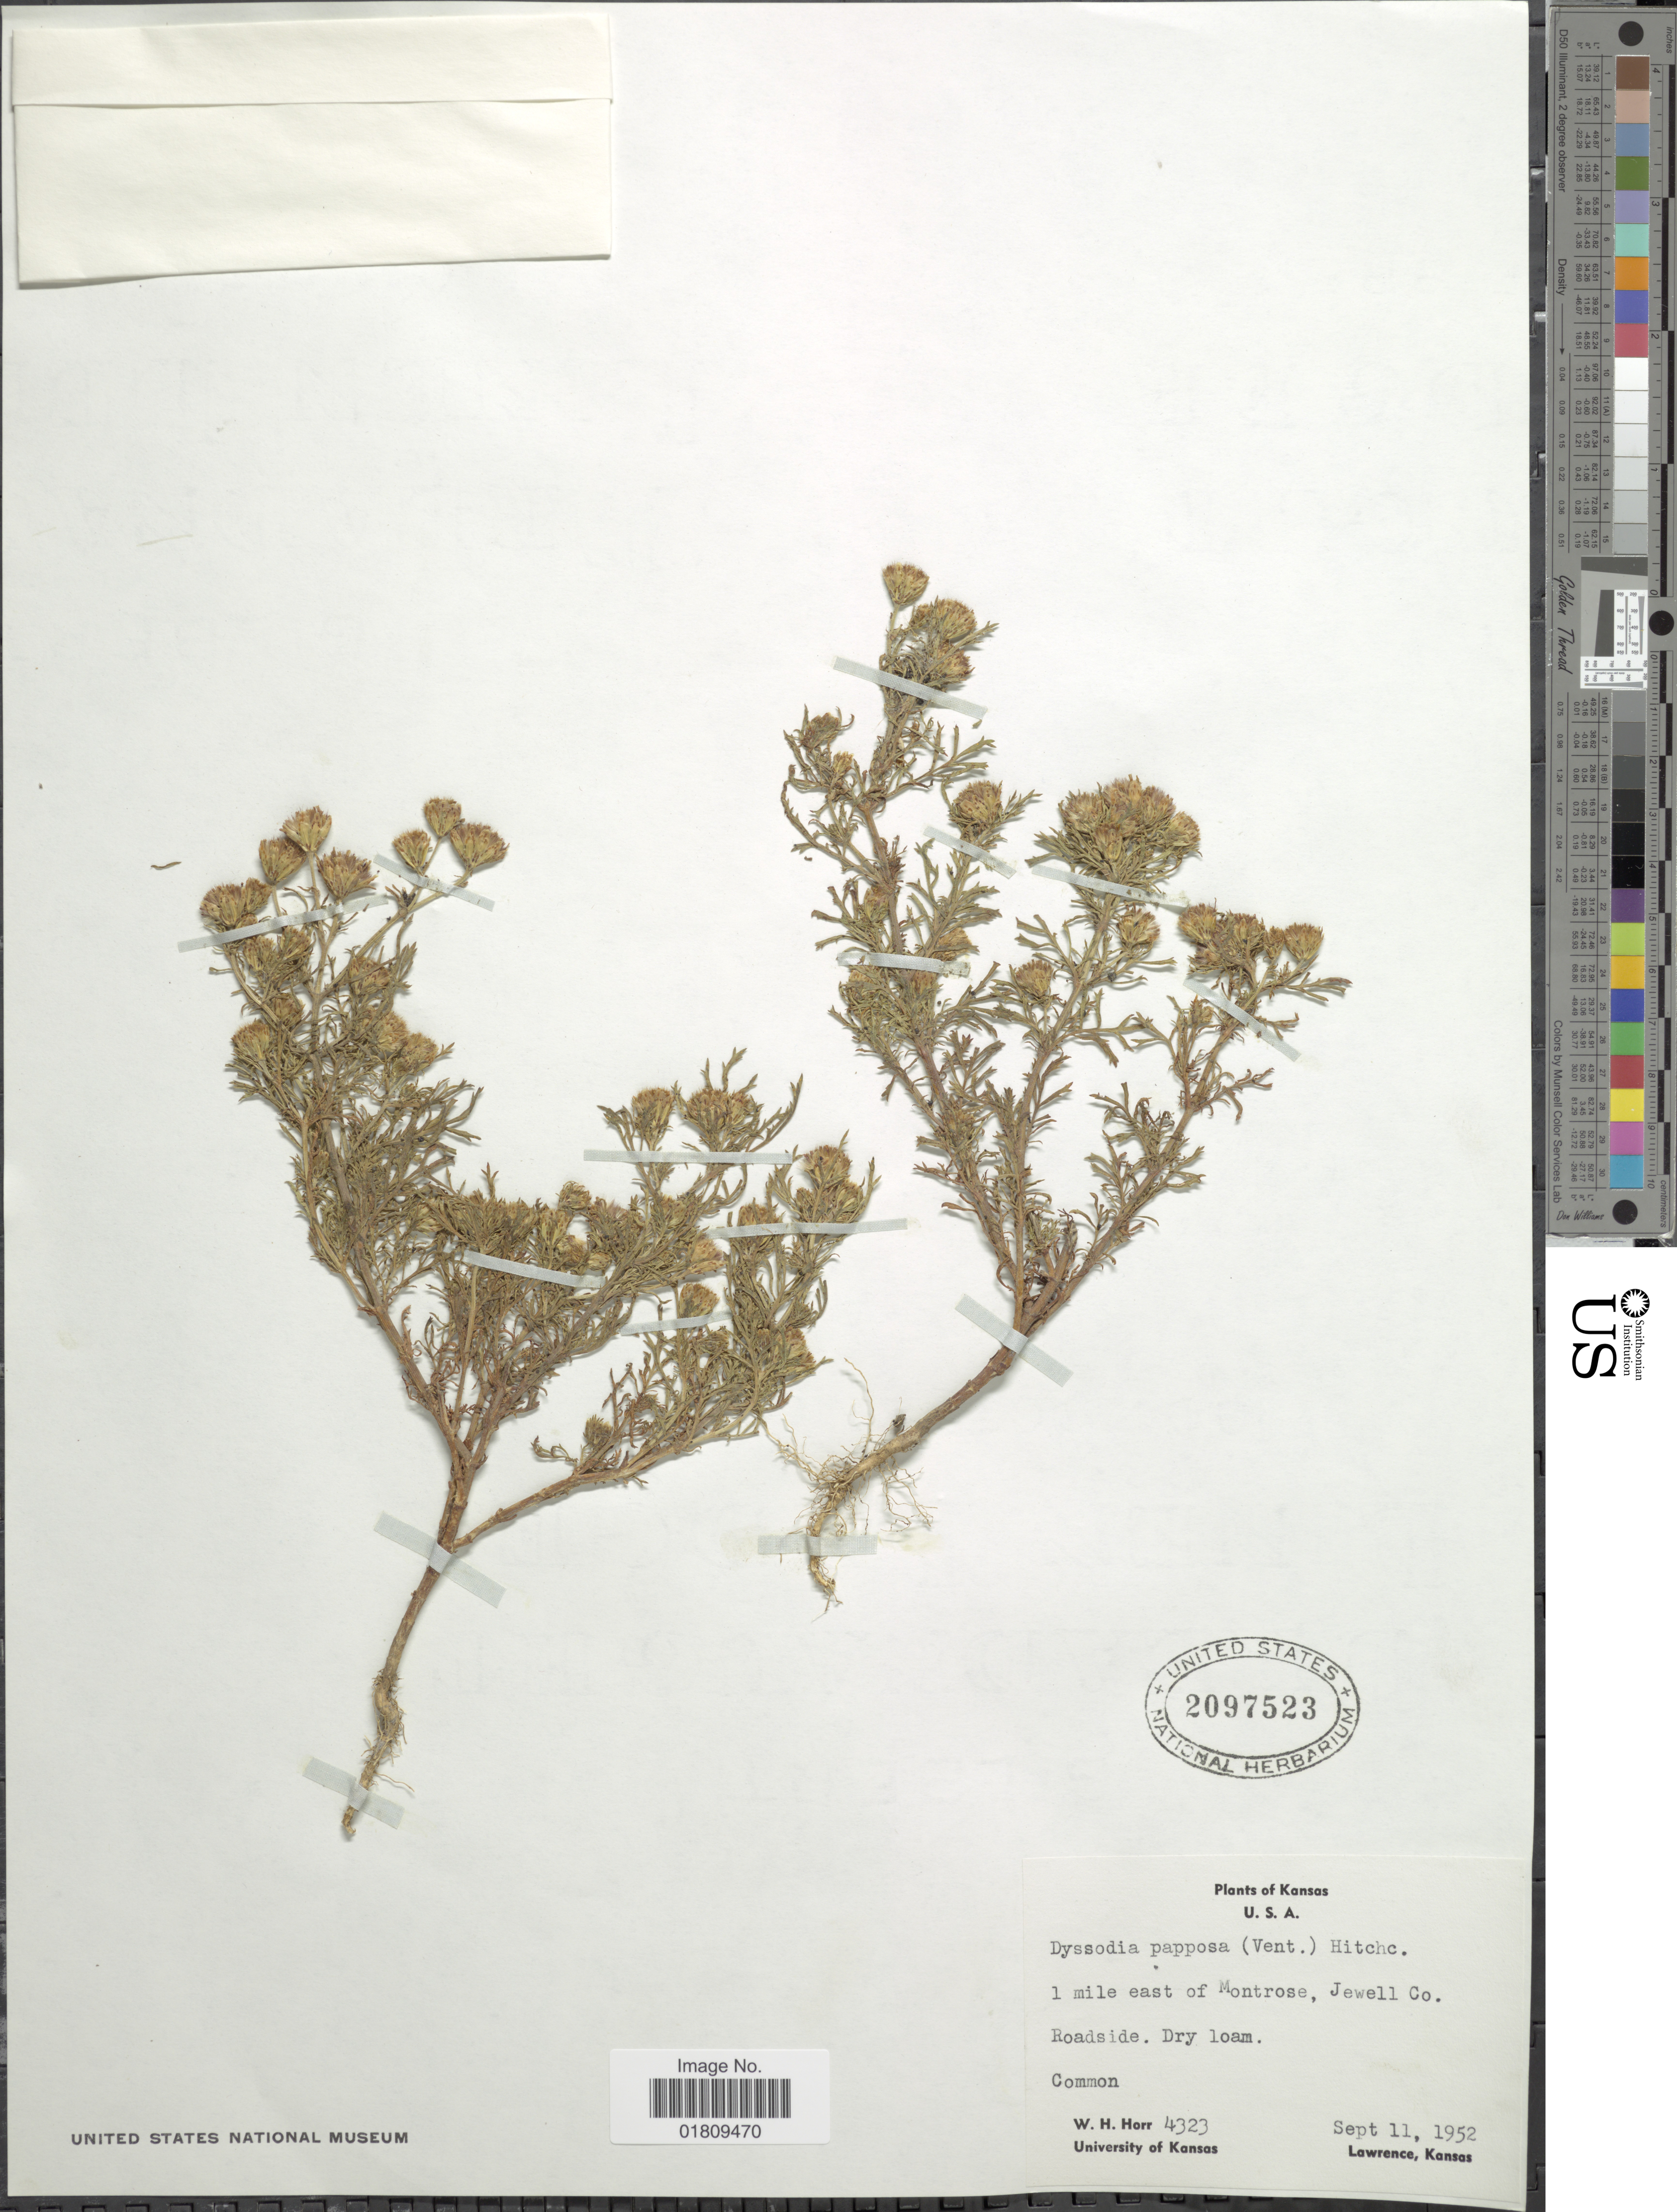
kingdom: Plantae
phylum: Tracheophyta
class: Magnoliopsida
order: Asterales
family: Asteraceae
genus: Dyssodia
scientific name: Dyssodia papposa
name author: (Vent.) Hitchc.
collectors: W. H. Horr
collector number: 4323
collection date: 1952-09-11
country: United States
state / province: Kansas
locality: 1 mile east of Montrose, Jewell Co., Roadside, dry loam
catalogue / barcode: US 2097523